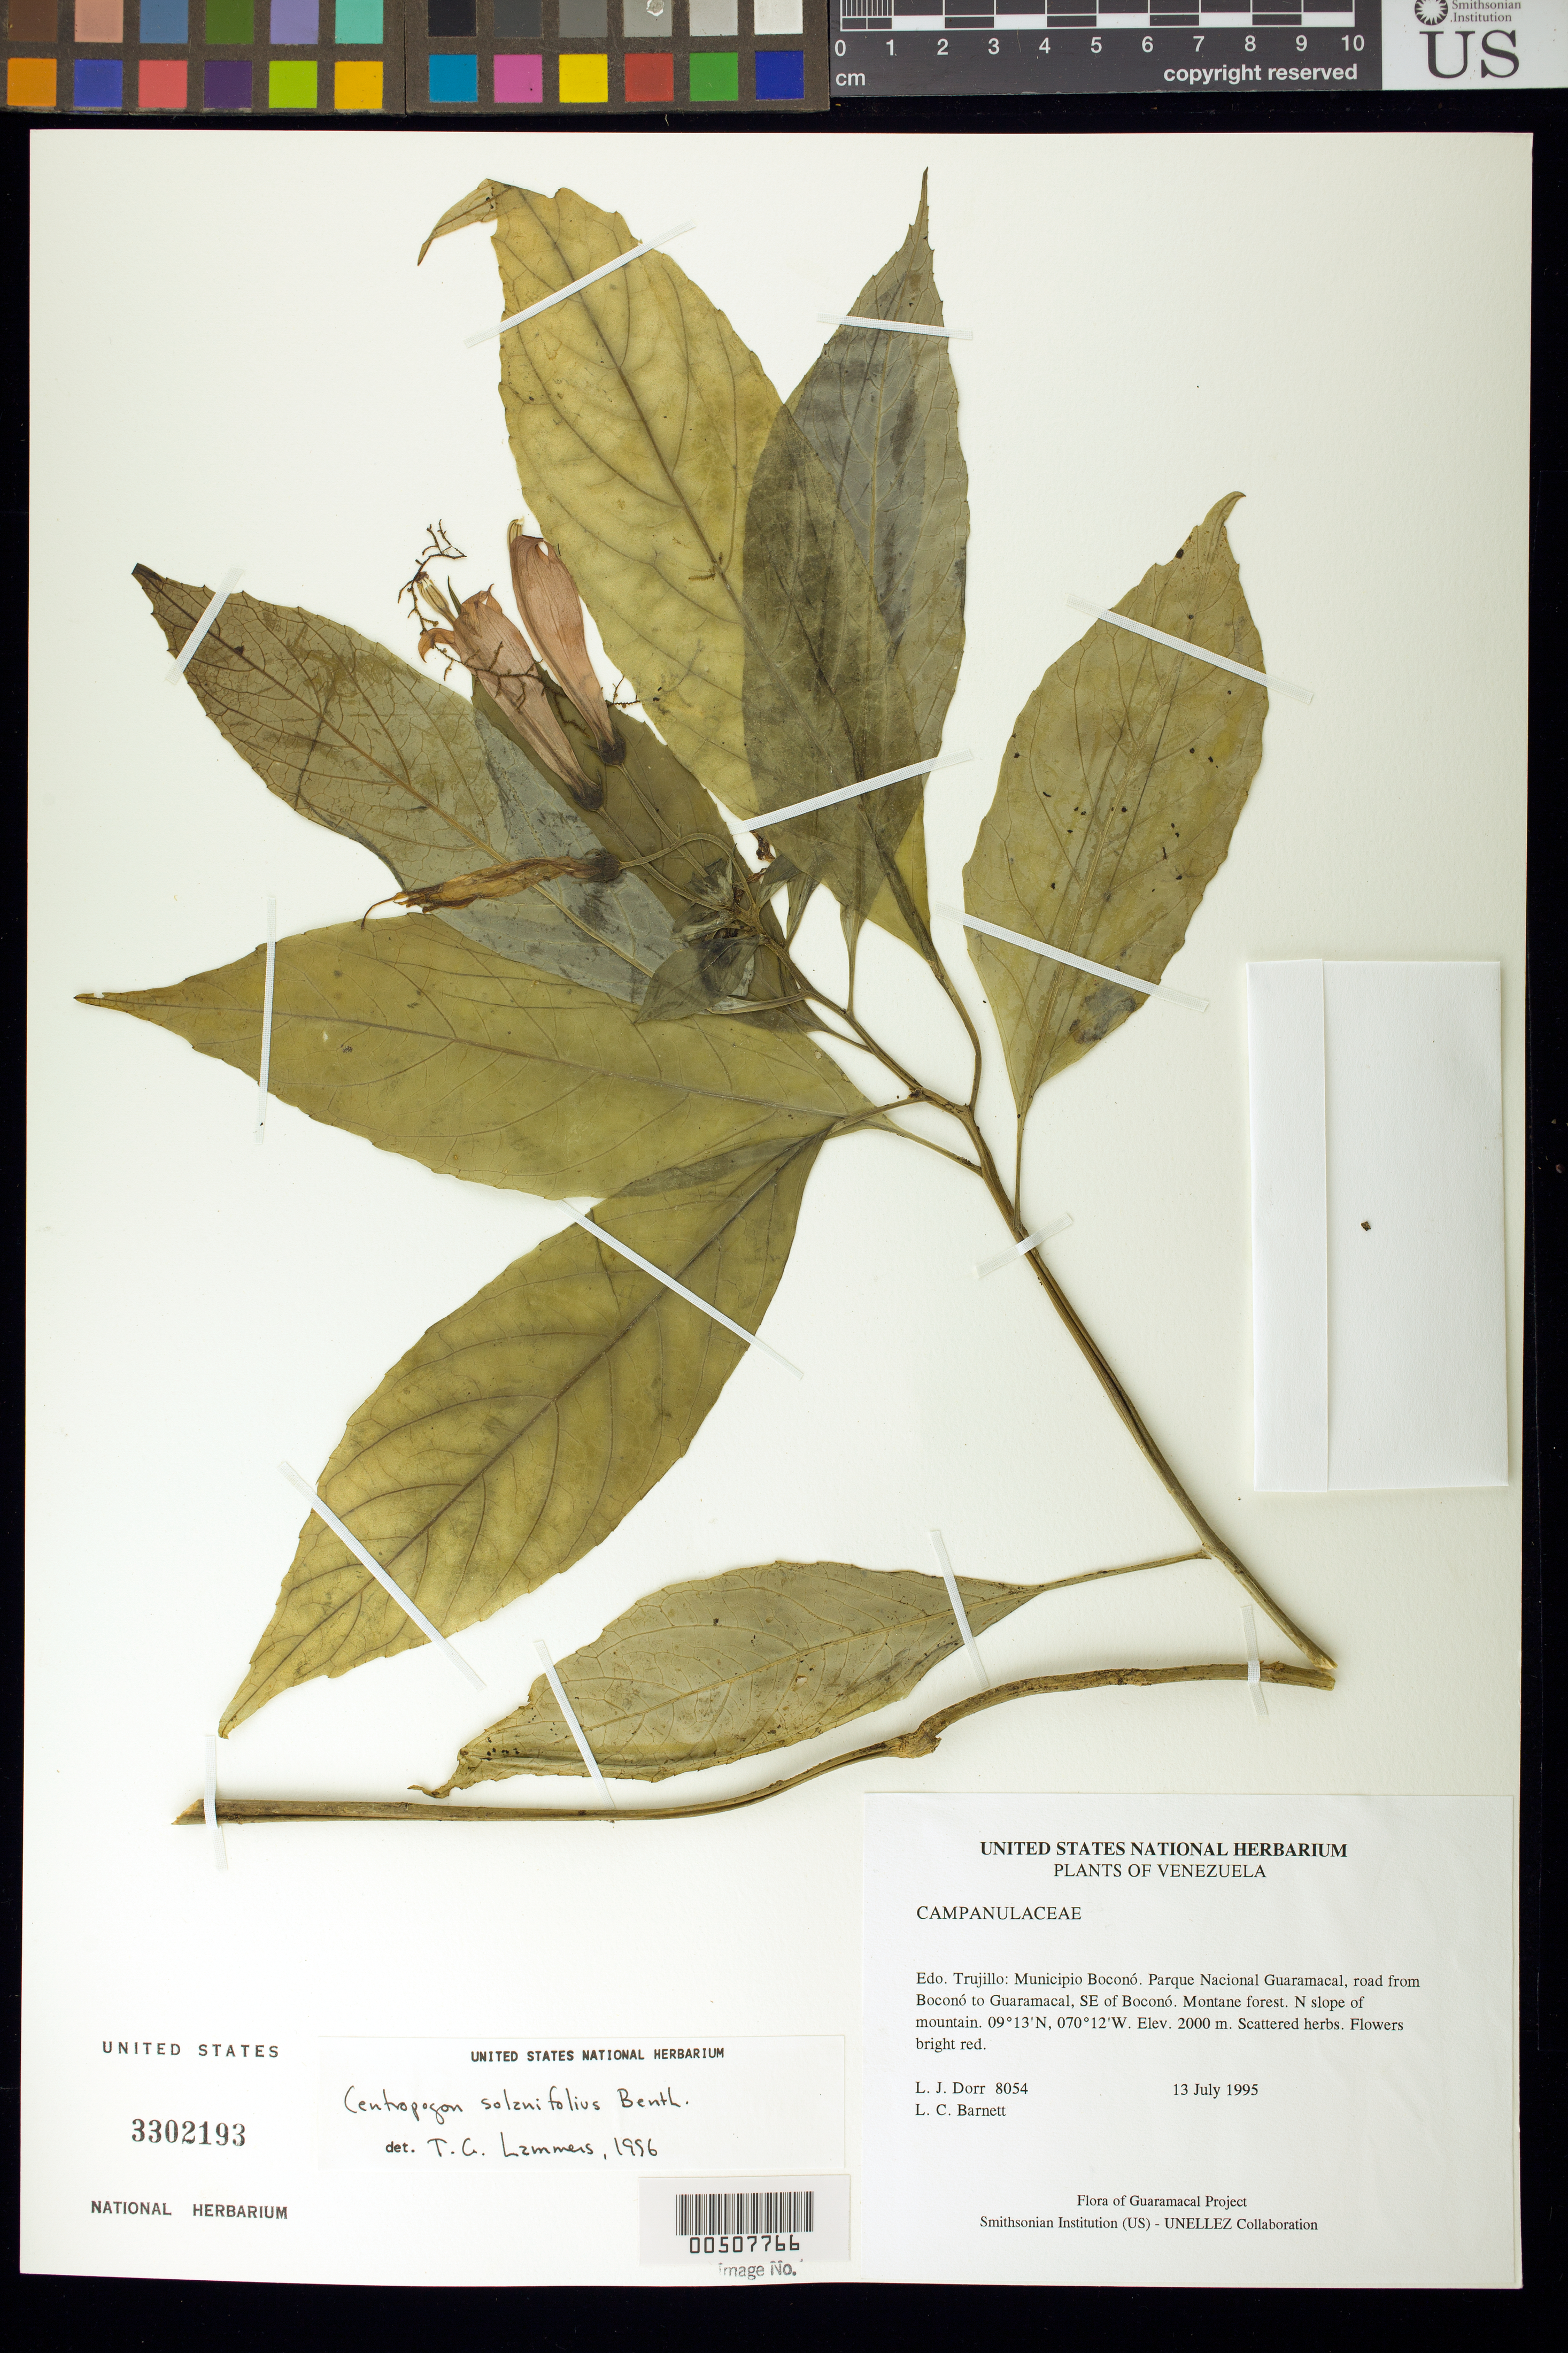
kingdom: Plantae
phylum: Tracheophyta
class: Magnoliopsida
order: Asterales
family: Campanulaceae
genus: Centropogon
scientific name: Centropogon solanifolius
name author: Benth.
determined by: Lammers, T. G.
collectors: L. J. Dorr & L. C. Barnett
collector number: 8054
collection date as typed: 13 Jul 1995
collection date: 1995-07-13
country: Venezuela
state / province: Trujillo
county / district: Boconó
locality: Parque Nacional Guaramacal, road from Boconó to Guaramacal, SE of Boconó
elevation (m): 2000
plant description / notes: F, PORT, US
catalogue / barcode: US 3302193